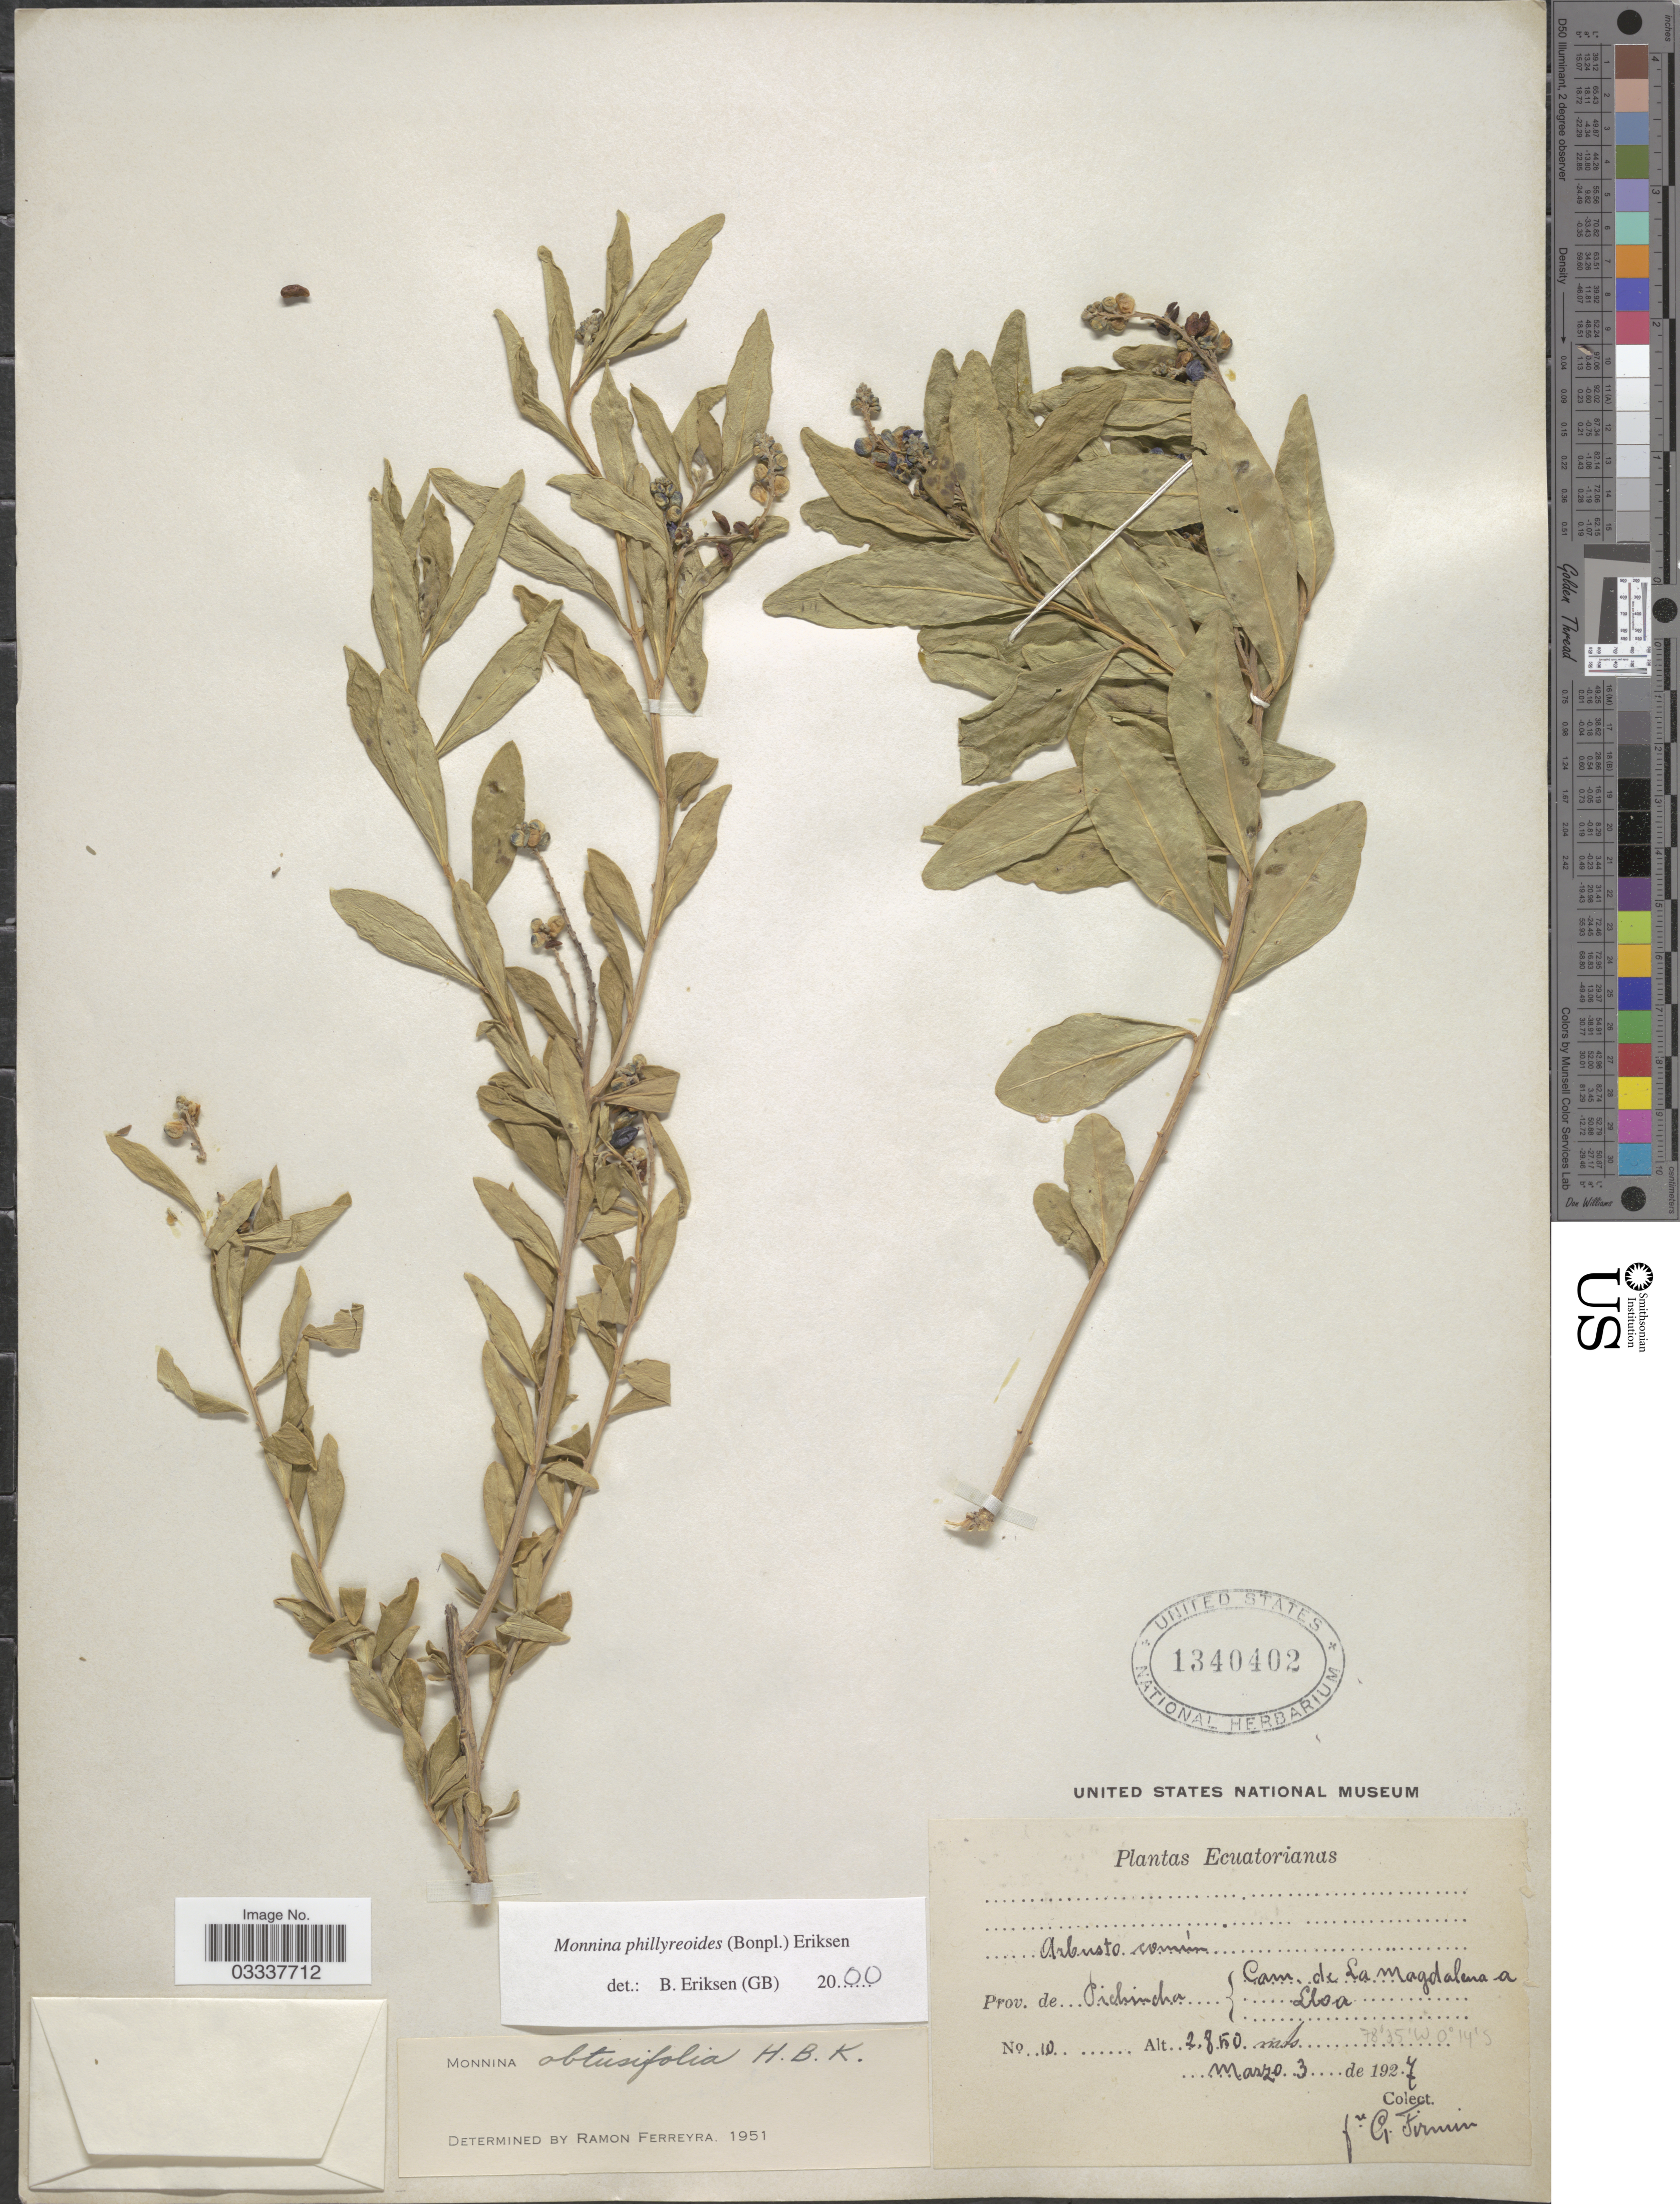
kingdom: Plantae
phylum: Tracheophyta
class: Magnoliopsida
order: Fabales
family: Polygalaceae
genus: Monnina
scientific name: Monnina phillyreoides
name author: (Bonpl.) B. Eriksen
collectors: F. Firmin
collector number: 10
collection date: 1927-03-03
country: Ecuador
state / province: Pichincha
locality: Cam. de La Magdalena a Lloa.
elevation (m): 2850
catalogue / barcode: US 1340402